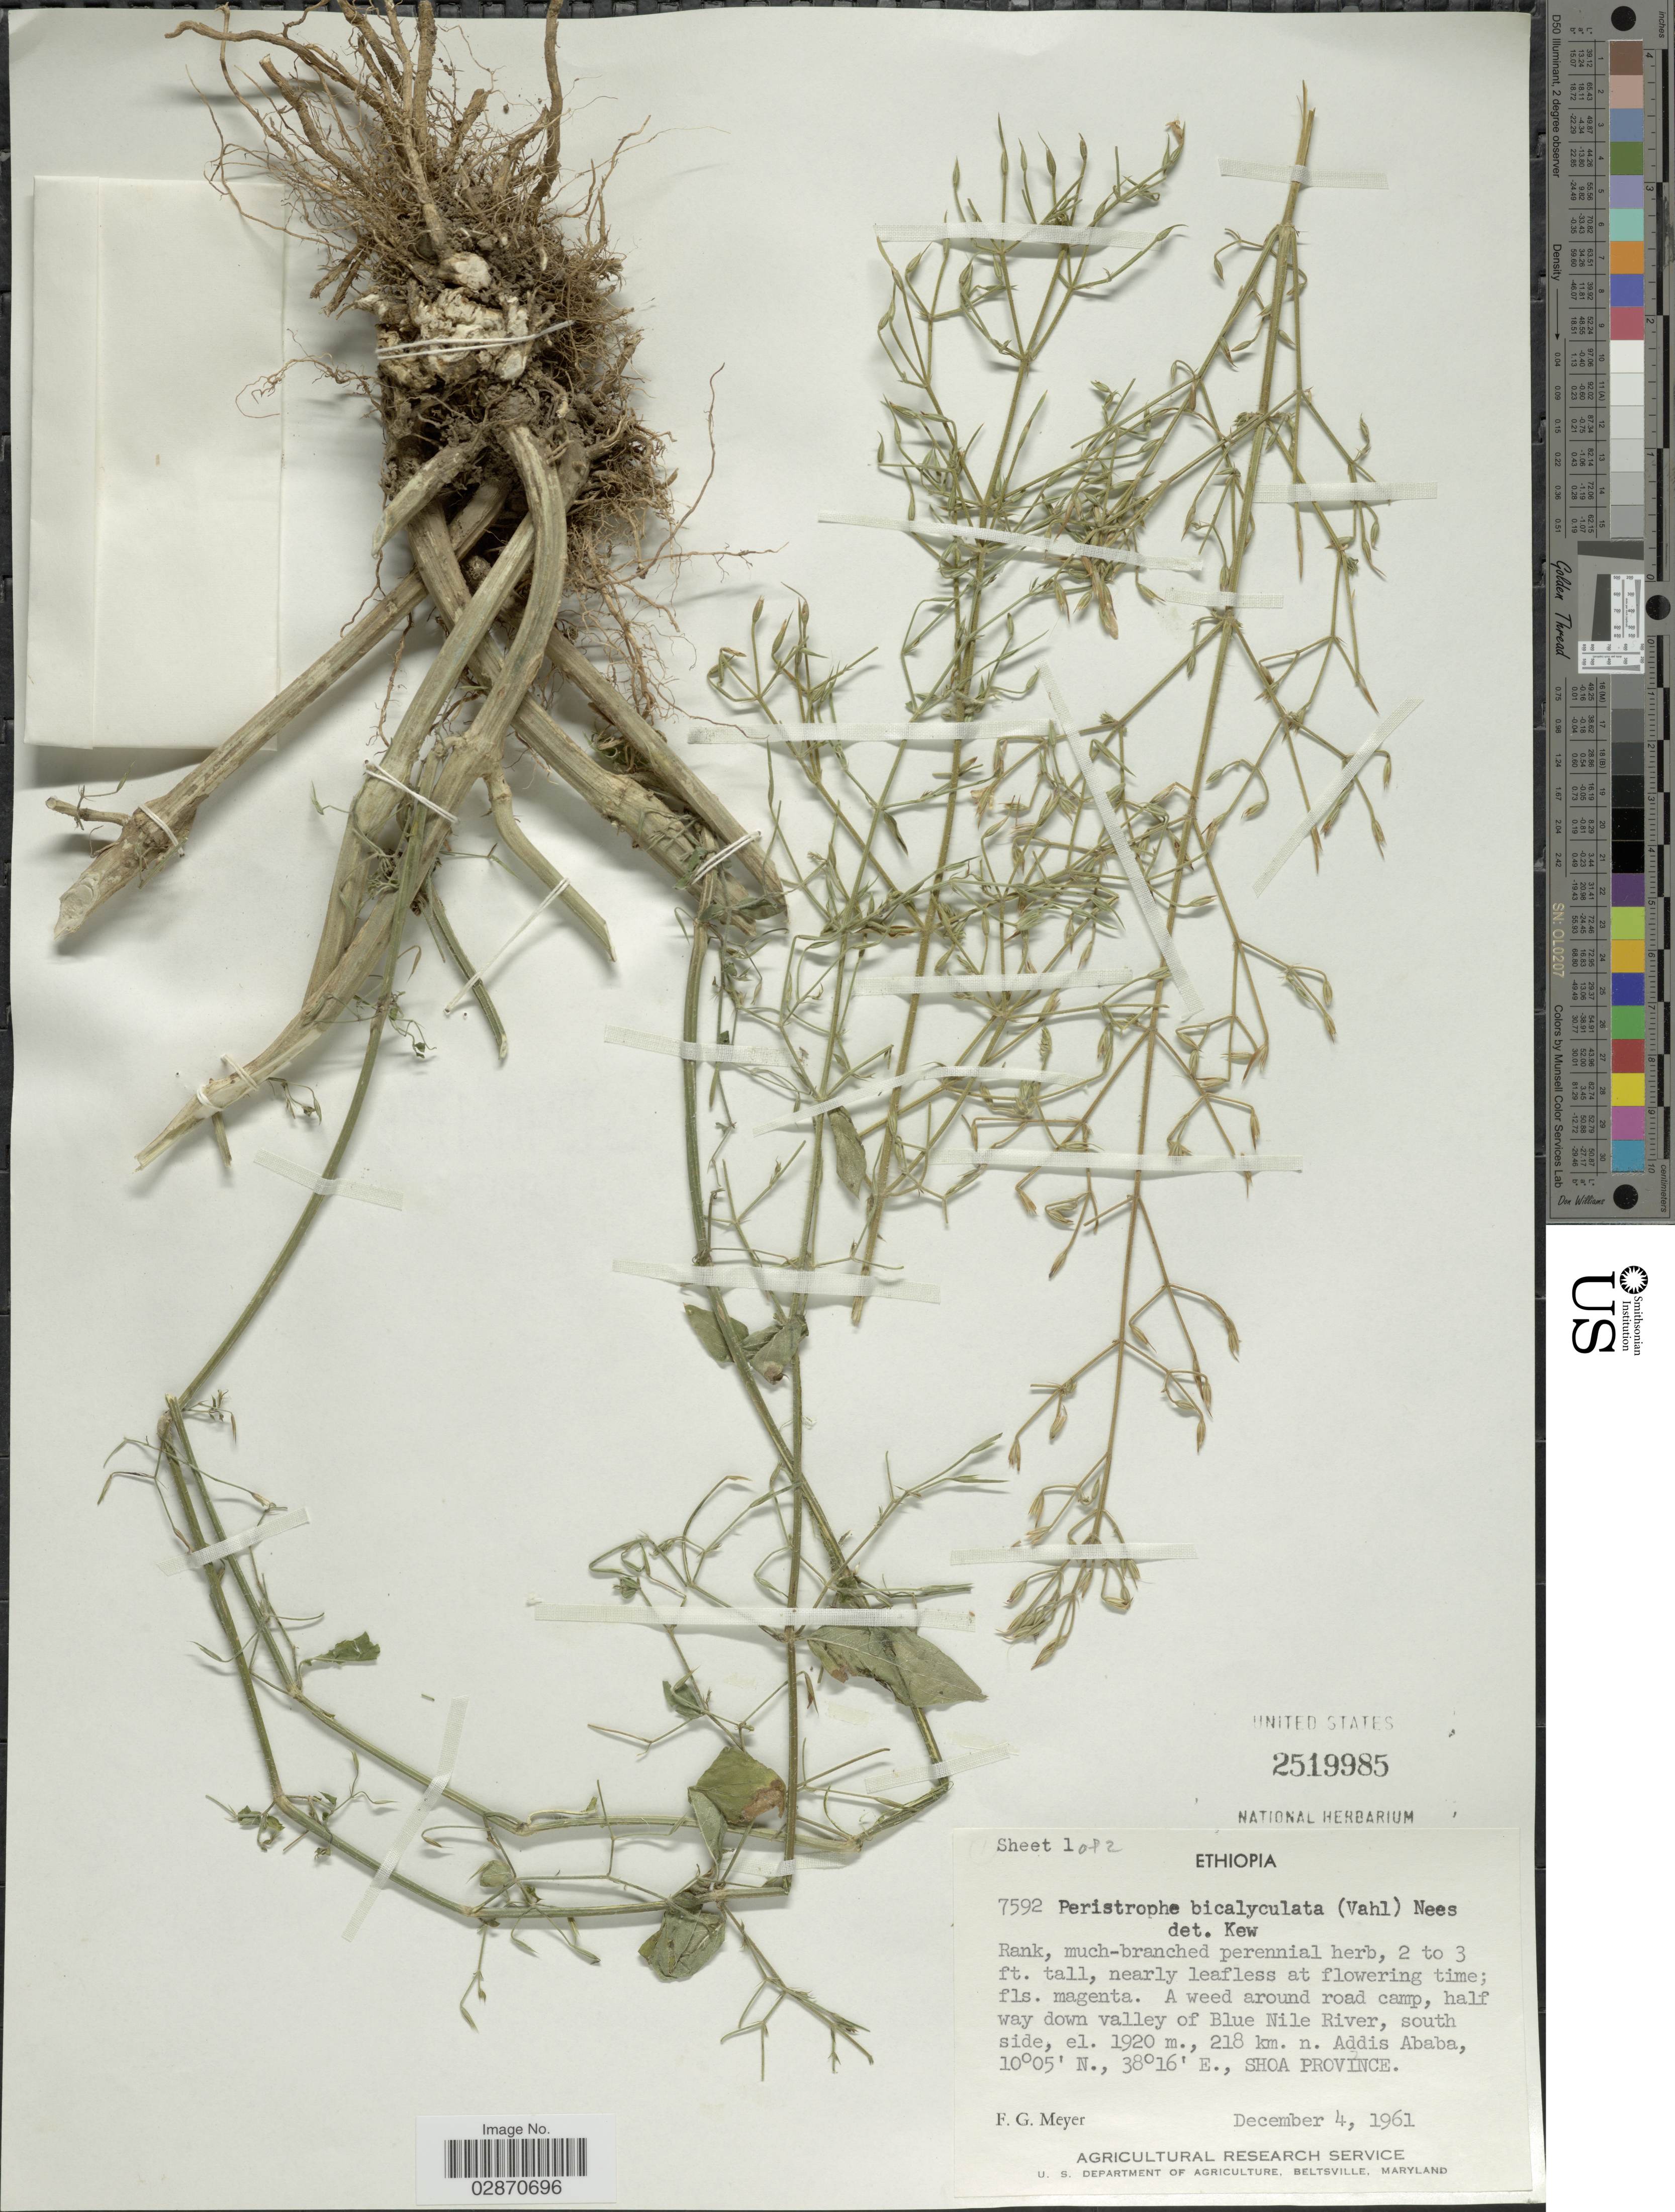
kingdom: Plantae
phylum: Tracheophyta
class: Magnoliopsida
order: Lamiales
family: Acanthaceae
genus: Peristrophe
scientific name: Peristrophe paniculata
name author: (Forssk.) Brummitt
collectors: F. G. Meyer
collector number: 7592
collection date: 1961-12-04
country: Ethiopia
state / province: Addis Ababa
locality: Half way down valley of Blue Nile River, 218 km. n. Addis Ababa, south side, Shoa Province.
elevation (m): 1920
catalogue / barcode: US 2519985